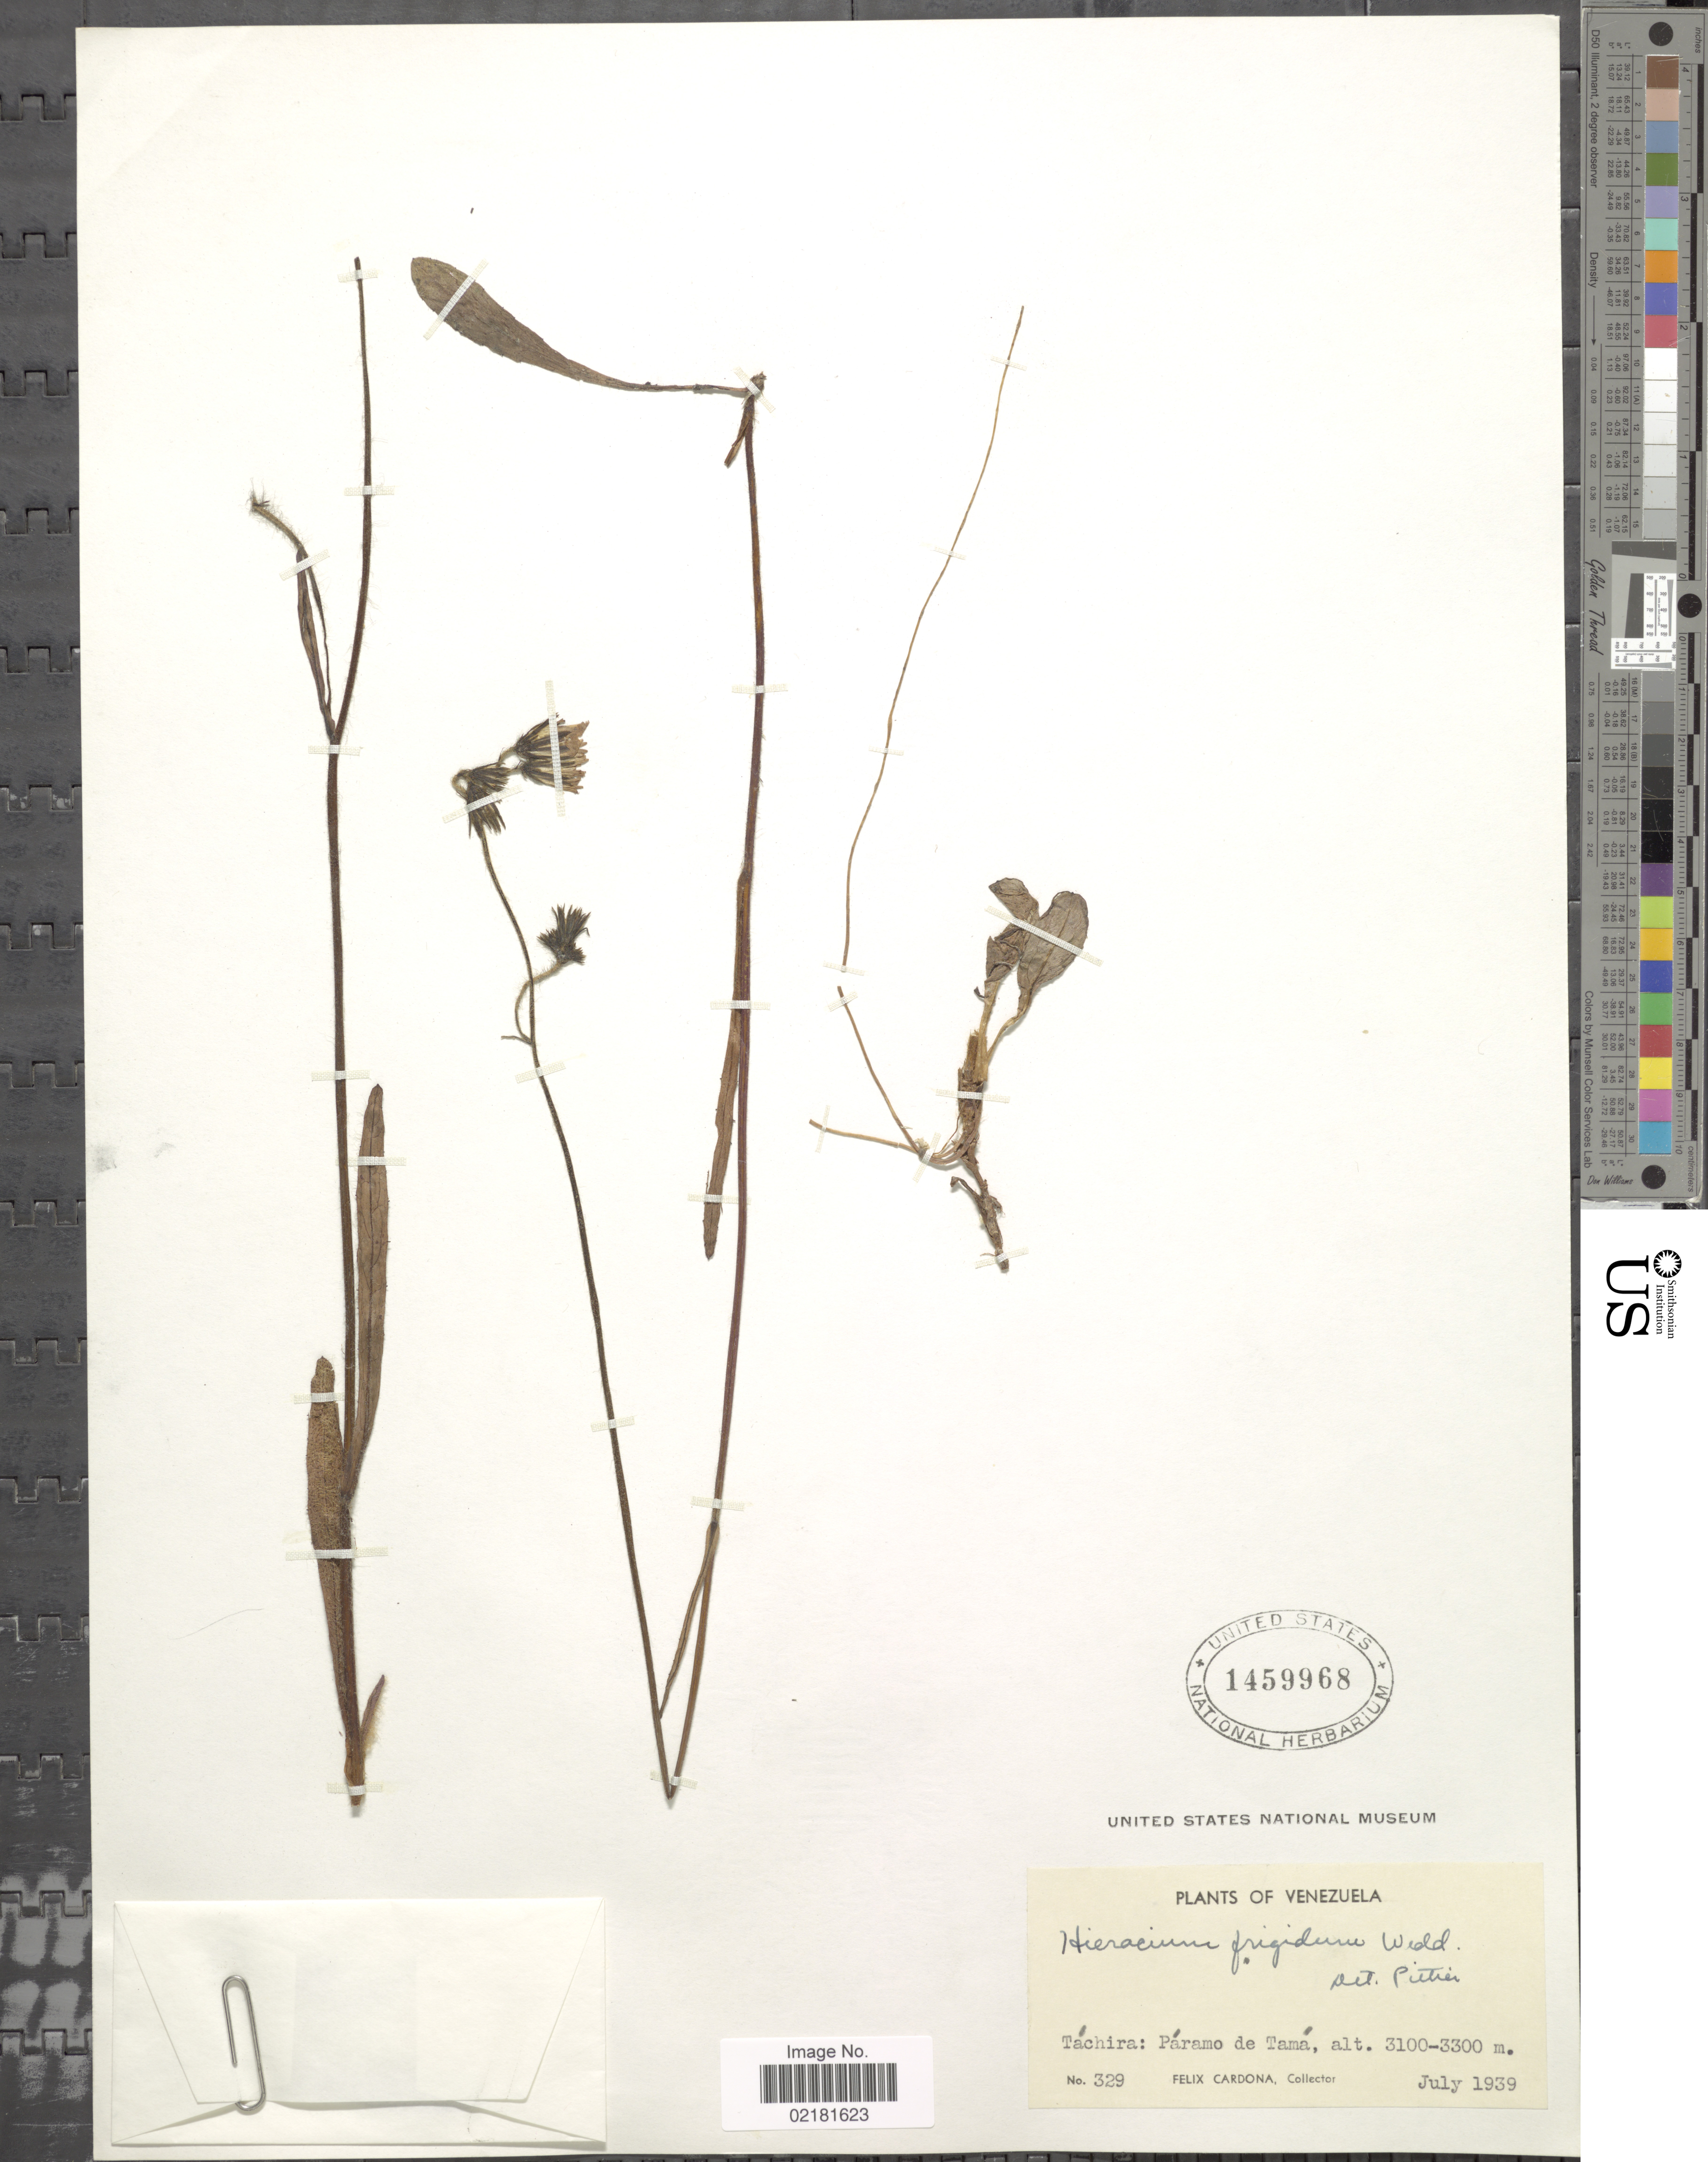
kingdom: Plantae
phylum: Tracheophyta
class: Magnoliopsida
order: Asterales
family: Asteraceae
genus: Hieracium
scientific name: Hieracium jubatum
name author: Fr.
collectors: F. Cardona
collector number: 329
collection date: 1939-07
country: Venezuela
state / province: Tachira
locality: Paramo de Tama.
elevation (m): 3100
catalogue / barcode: US 1459968